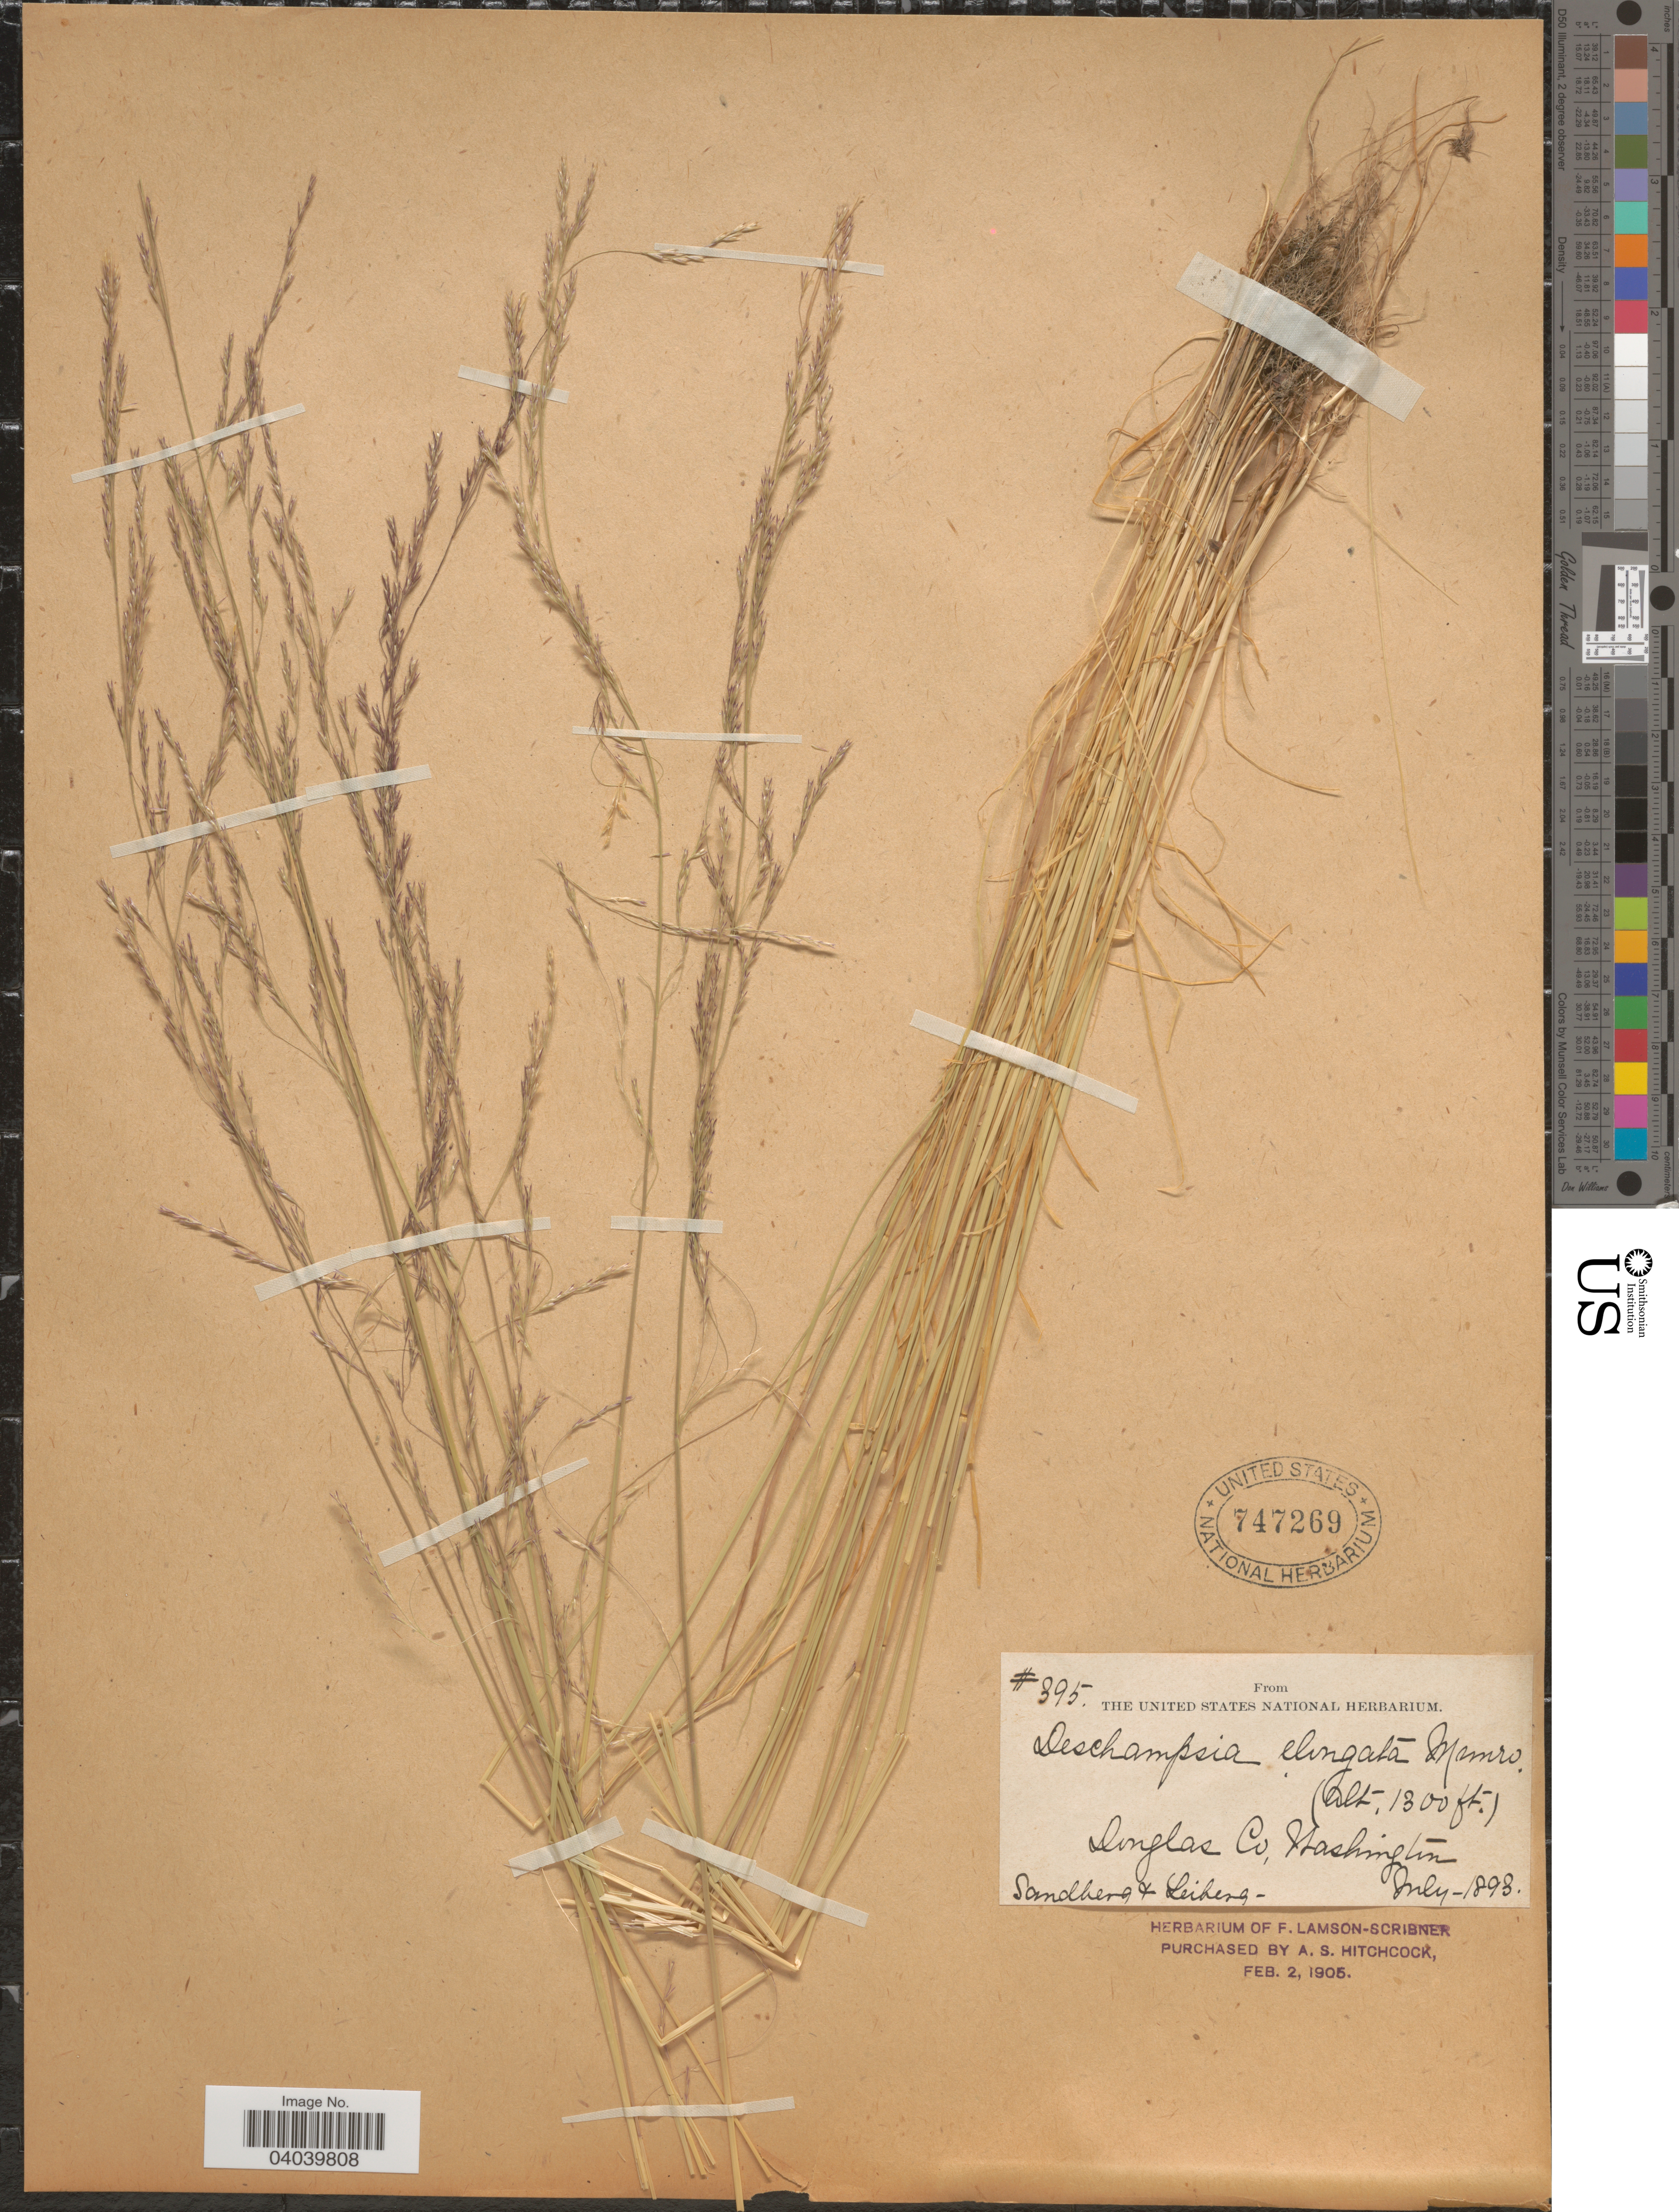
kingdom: Plantae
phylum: Tracheophyta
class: Liliopsida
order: Poales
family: Poaceae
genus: Deschampsia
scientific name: Deschampsia elongata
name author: (Hook.) Munro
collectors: Sandberg & -. Leiberg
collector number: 395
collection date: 1893-07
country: United States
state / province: Washington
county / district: Douglas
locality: Douglas Co.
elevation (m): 396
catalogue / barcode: US 747269